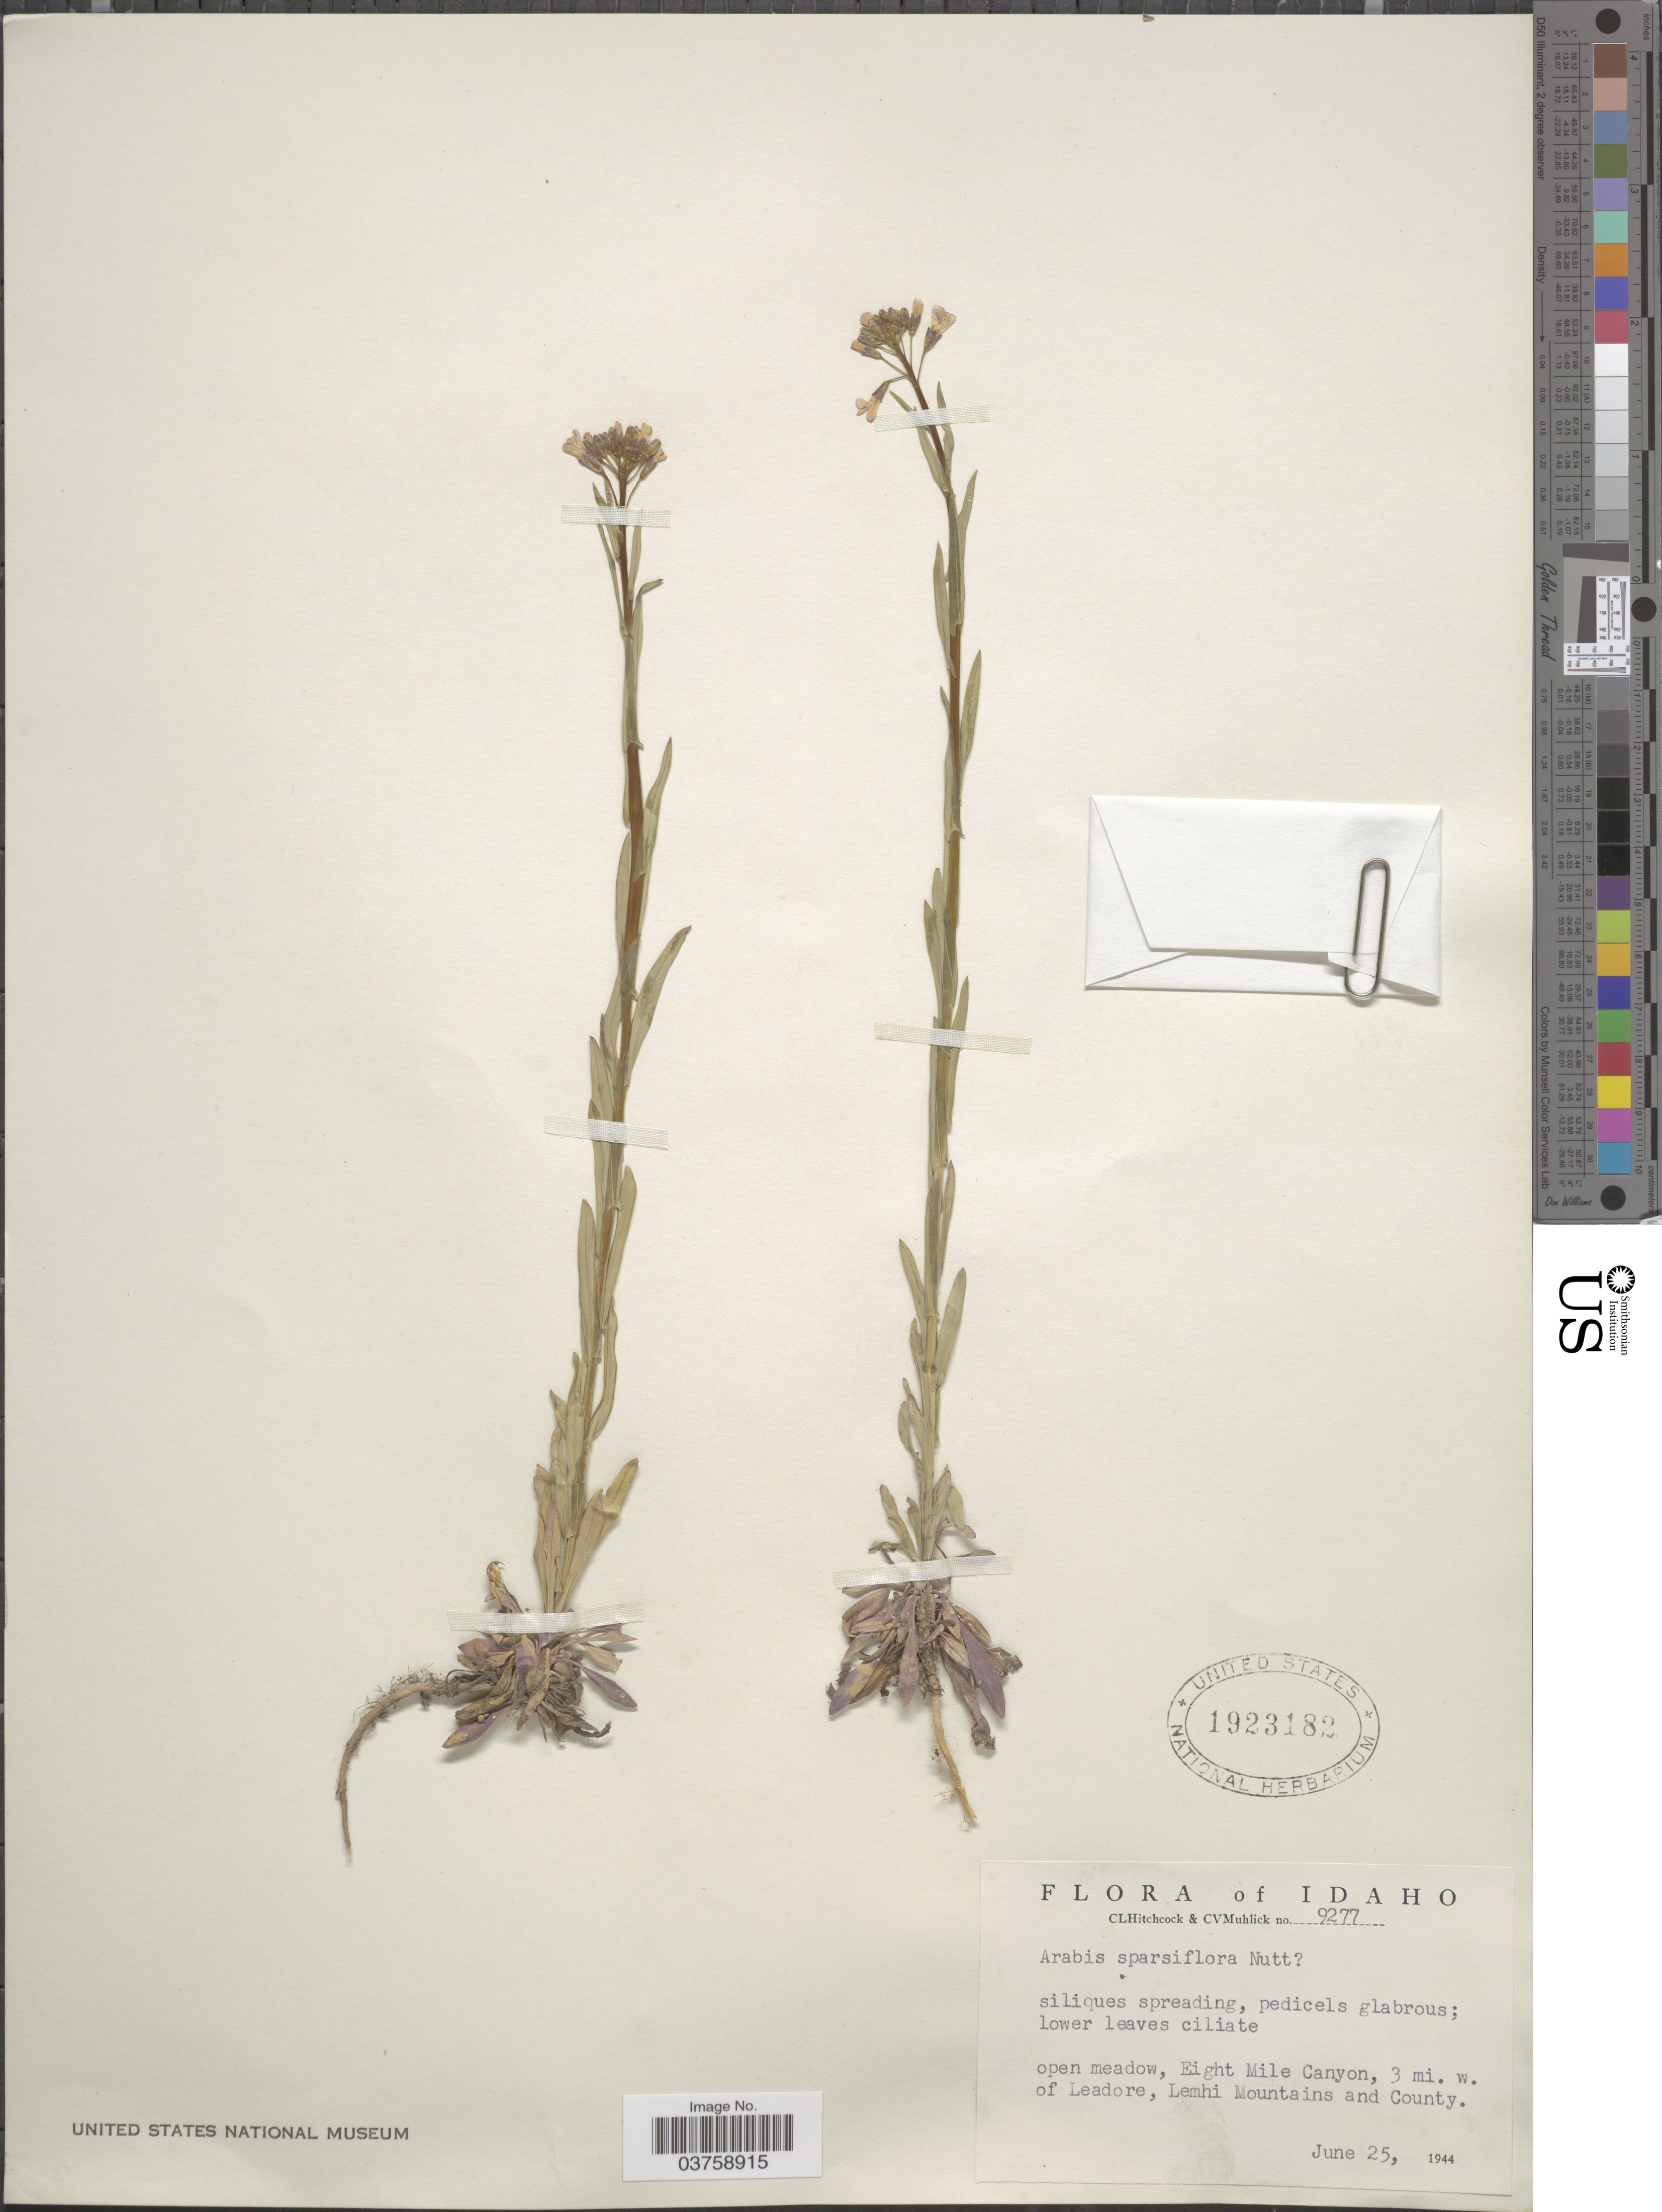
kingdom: Plantae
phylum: Tracheophyta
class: Magnoliopsida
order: Brassicales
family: Brassicaceae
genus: Arabis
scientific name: Arabis sparsiflora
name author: Nutt.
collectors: C. L. Hitchcock & C. V. Muhlick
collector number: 9277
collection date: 1944-06-25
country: United States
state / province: Idaho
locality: Eight Mile Canyon, 3 mi. w. of Leadore, Lemhi Mountains and County.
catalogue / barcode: US 1923182